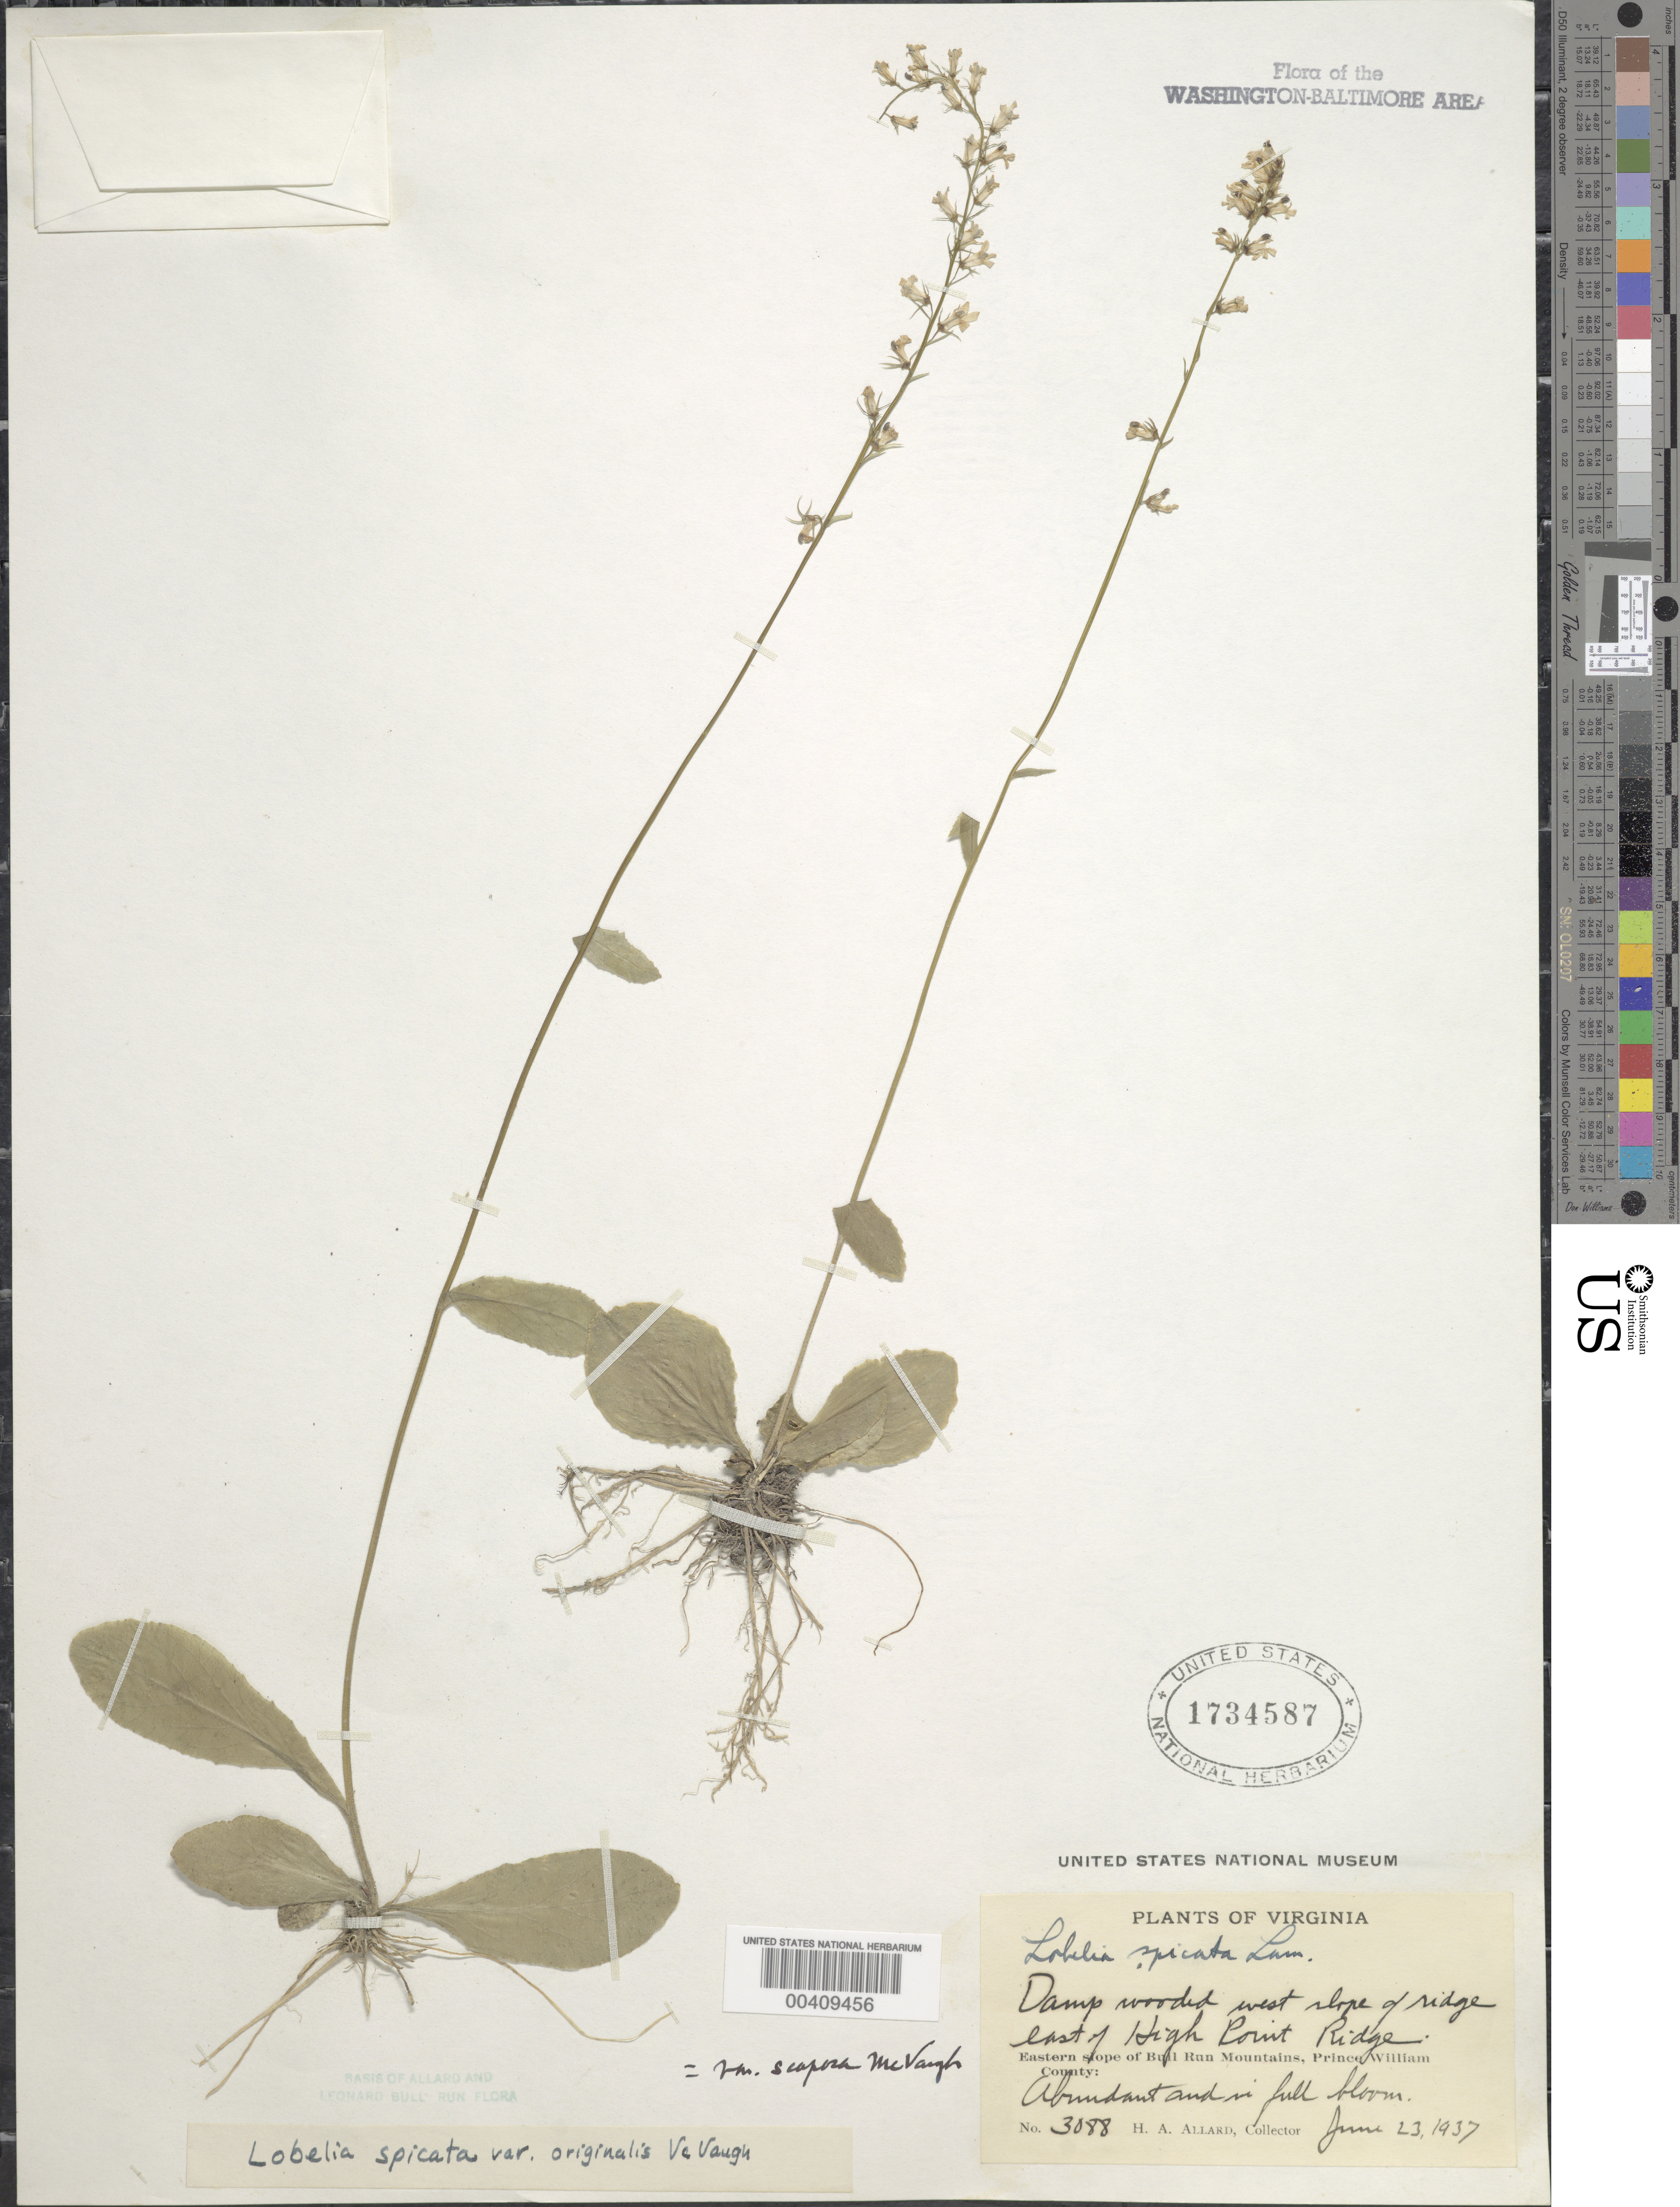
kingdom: Plantae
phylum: Tracheophyta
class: Magnoliopsida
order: Asterales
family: Campanulaceae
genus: Lobelia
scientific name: Lobelia spicata var. scaposa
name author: McVaugh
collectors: H. A. Allard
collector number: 3088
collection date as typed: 23 Jun 1937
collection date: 1937-06-23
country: United States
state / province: Virginia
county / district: Prince William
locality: East of Bull Run Mts.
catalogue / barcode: US 1734587